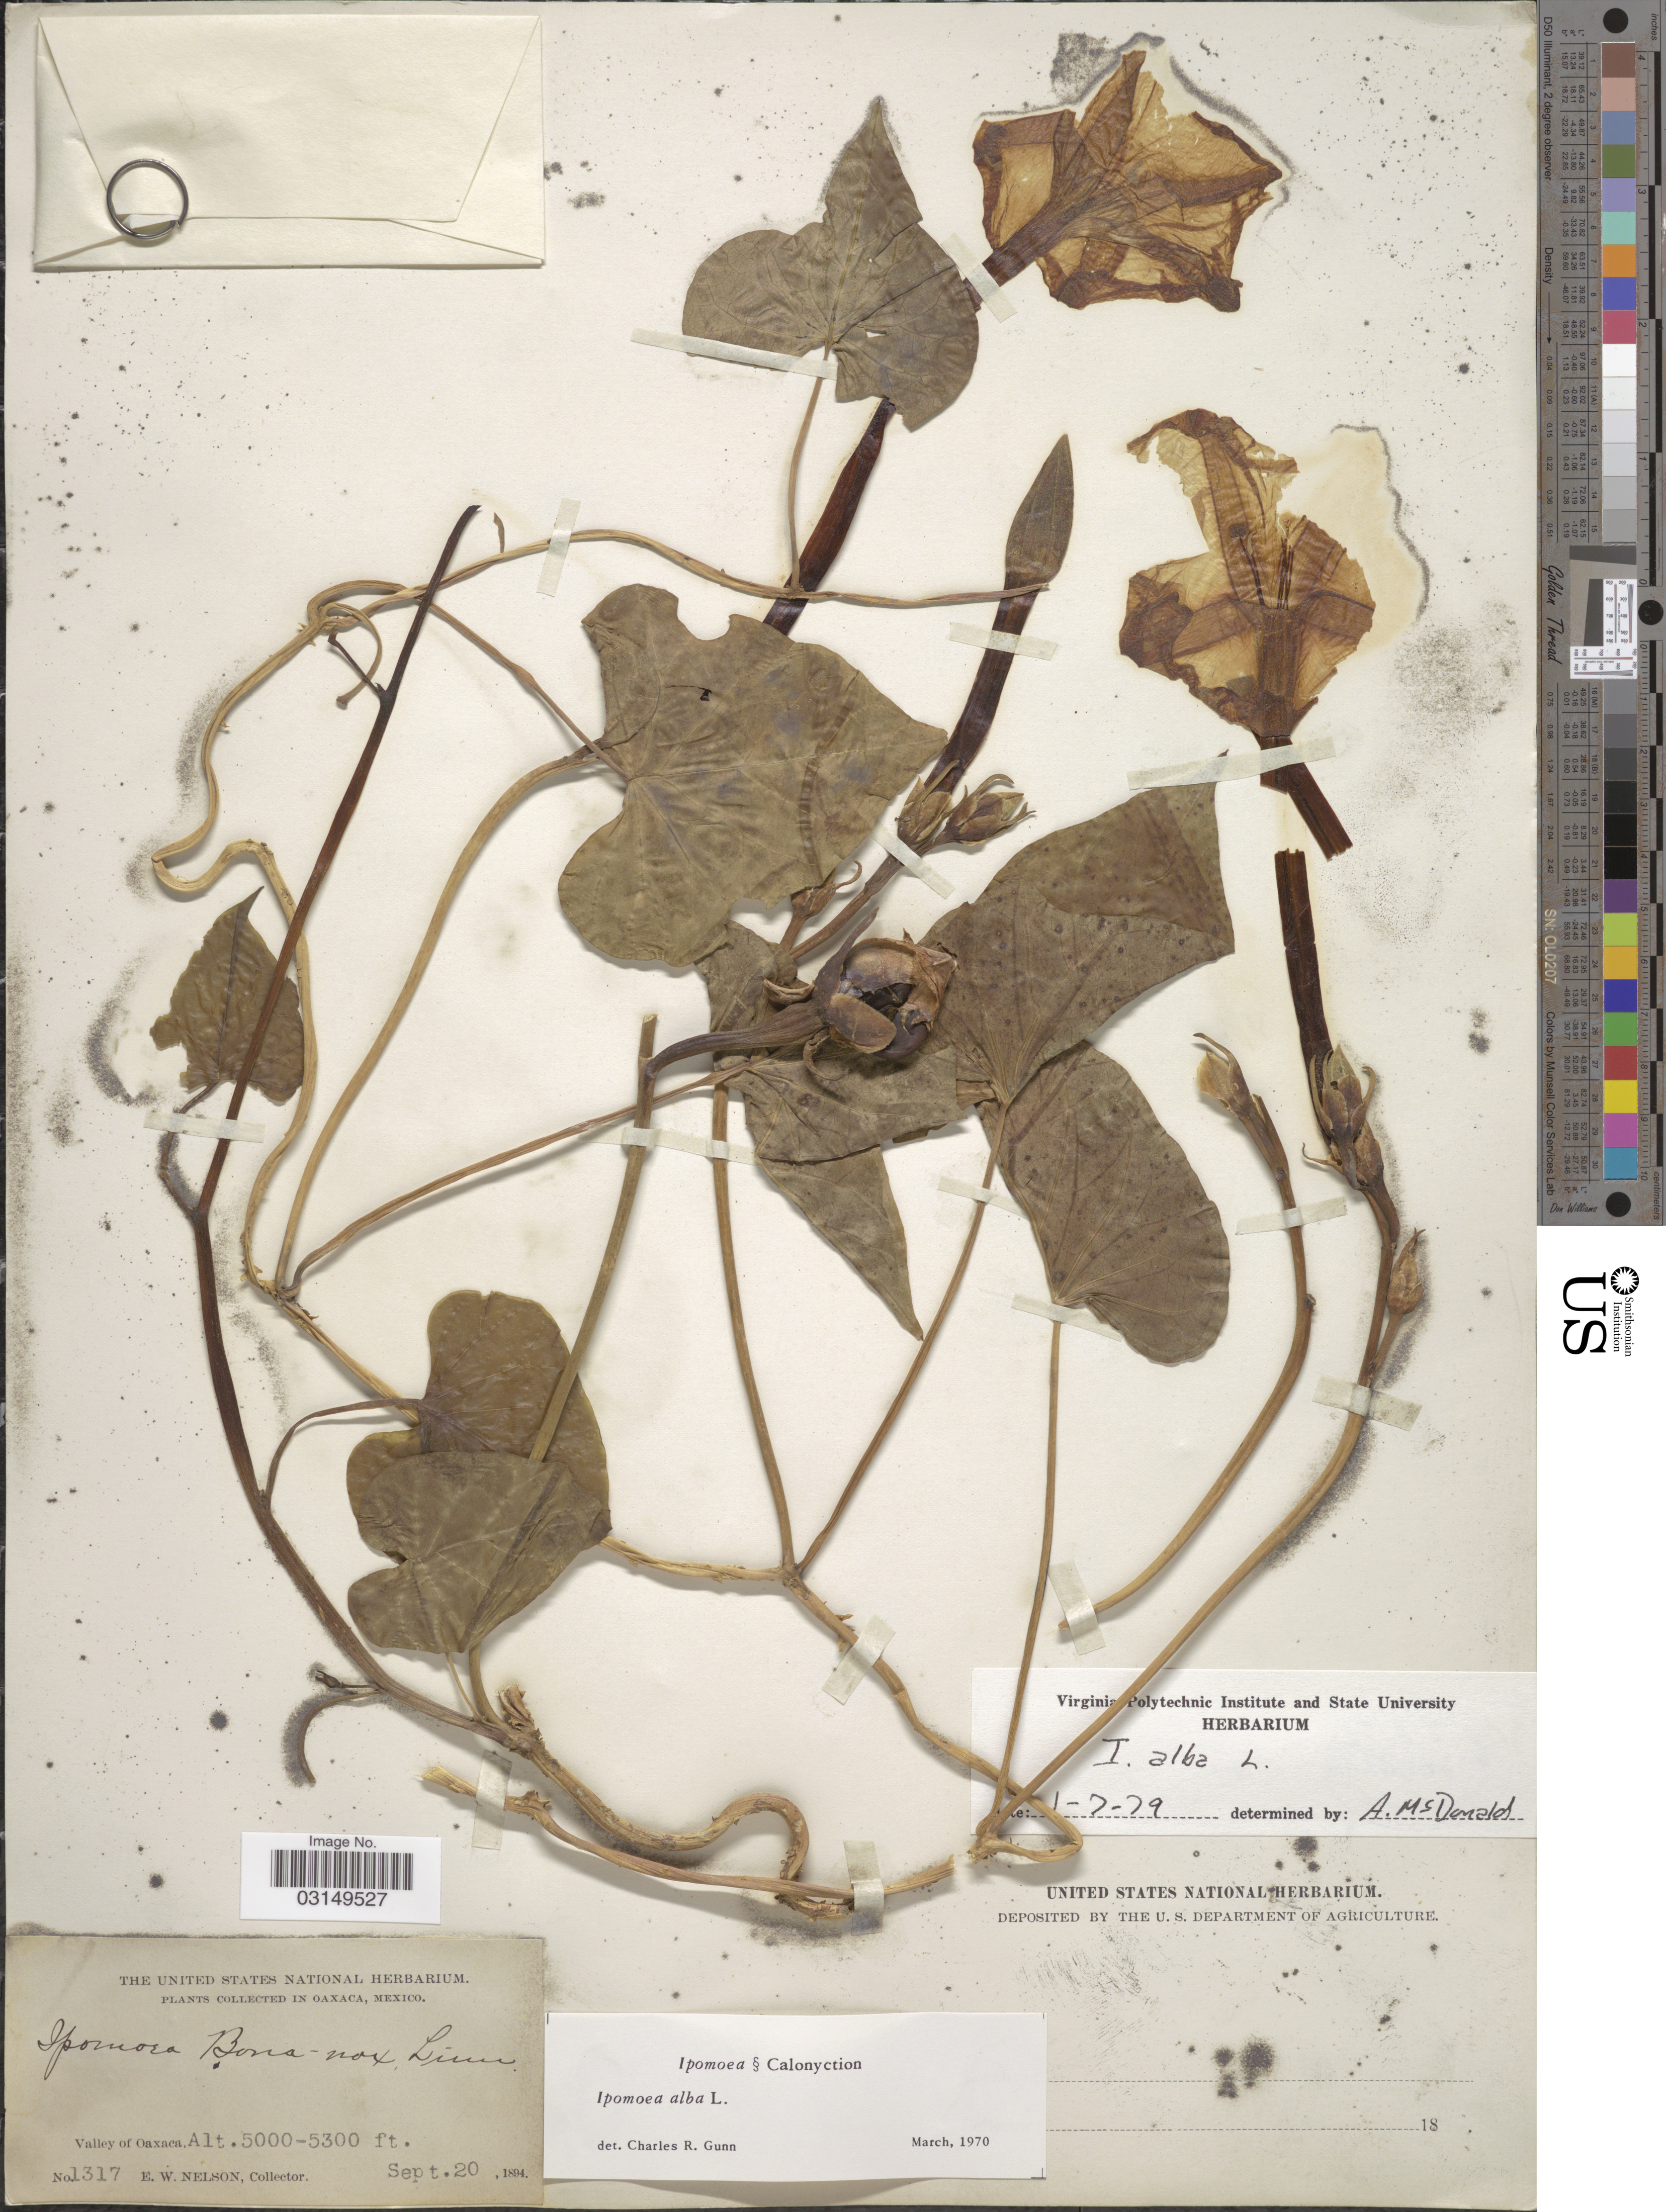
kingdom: Plantae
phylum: Tracheophyta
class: Magnoliopsida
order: Solanales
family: Convolvulaceae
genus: Ipomoea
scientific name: Ipomoea alba L.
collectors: E. W. Nelson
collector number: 1317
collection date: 1894-09-20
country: Mexico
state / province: Oaxaca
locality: Valley of Oaxaca.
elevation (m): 1524